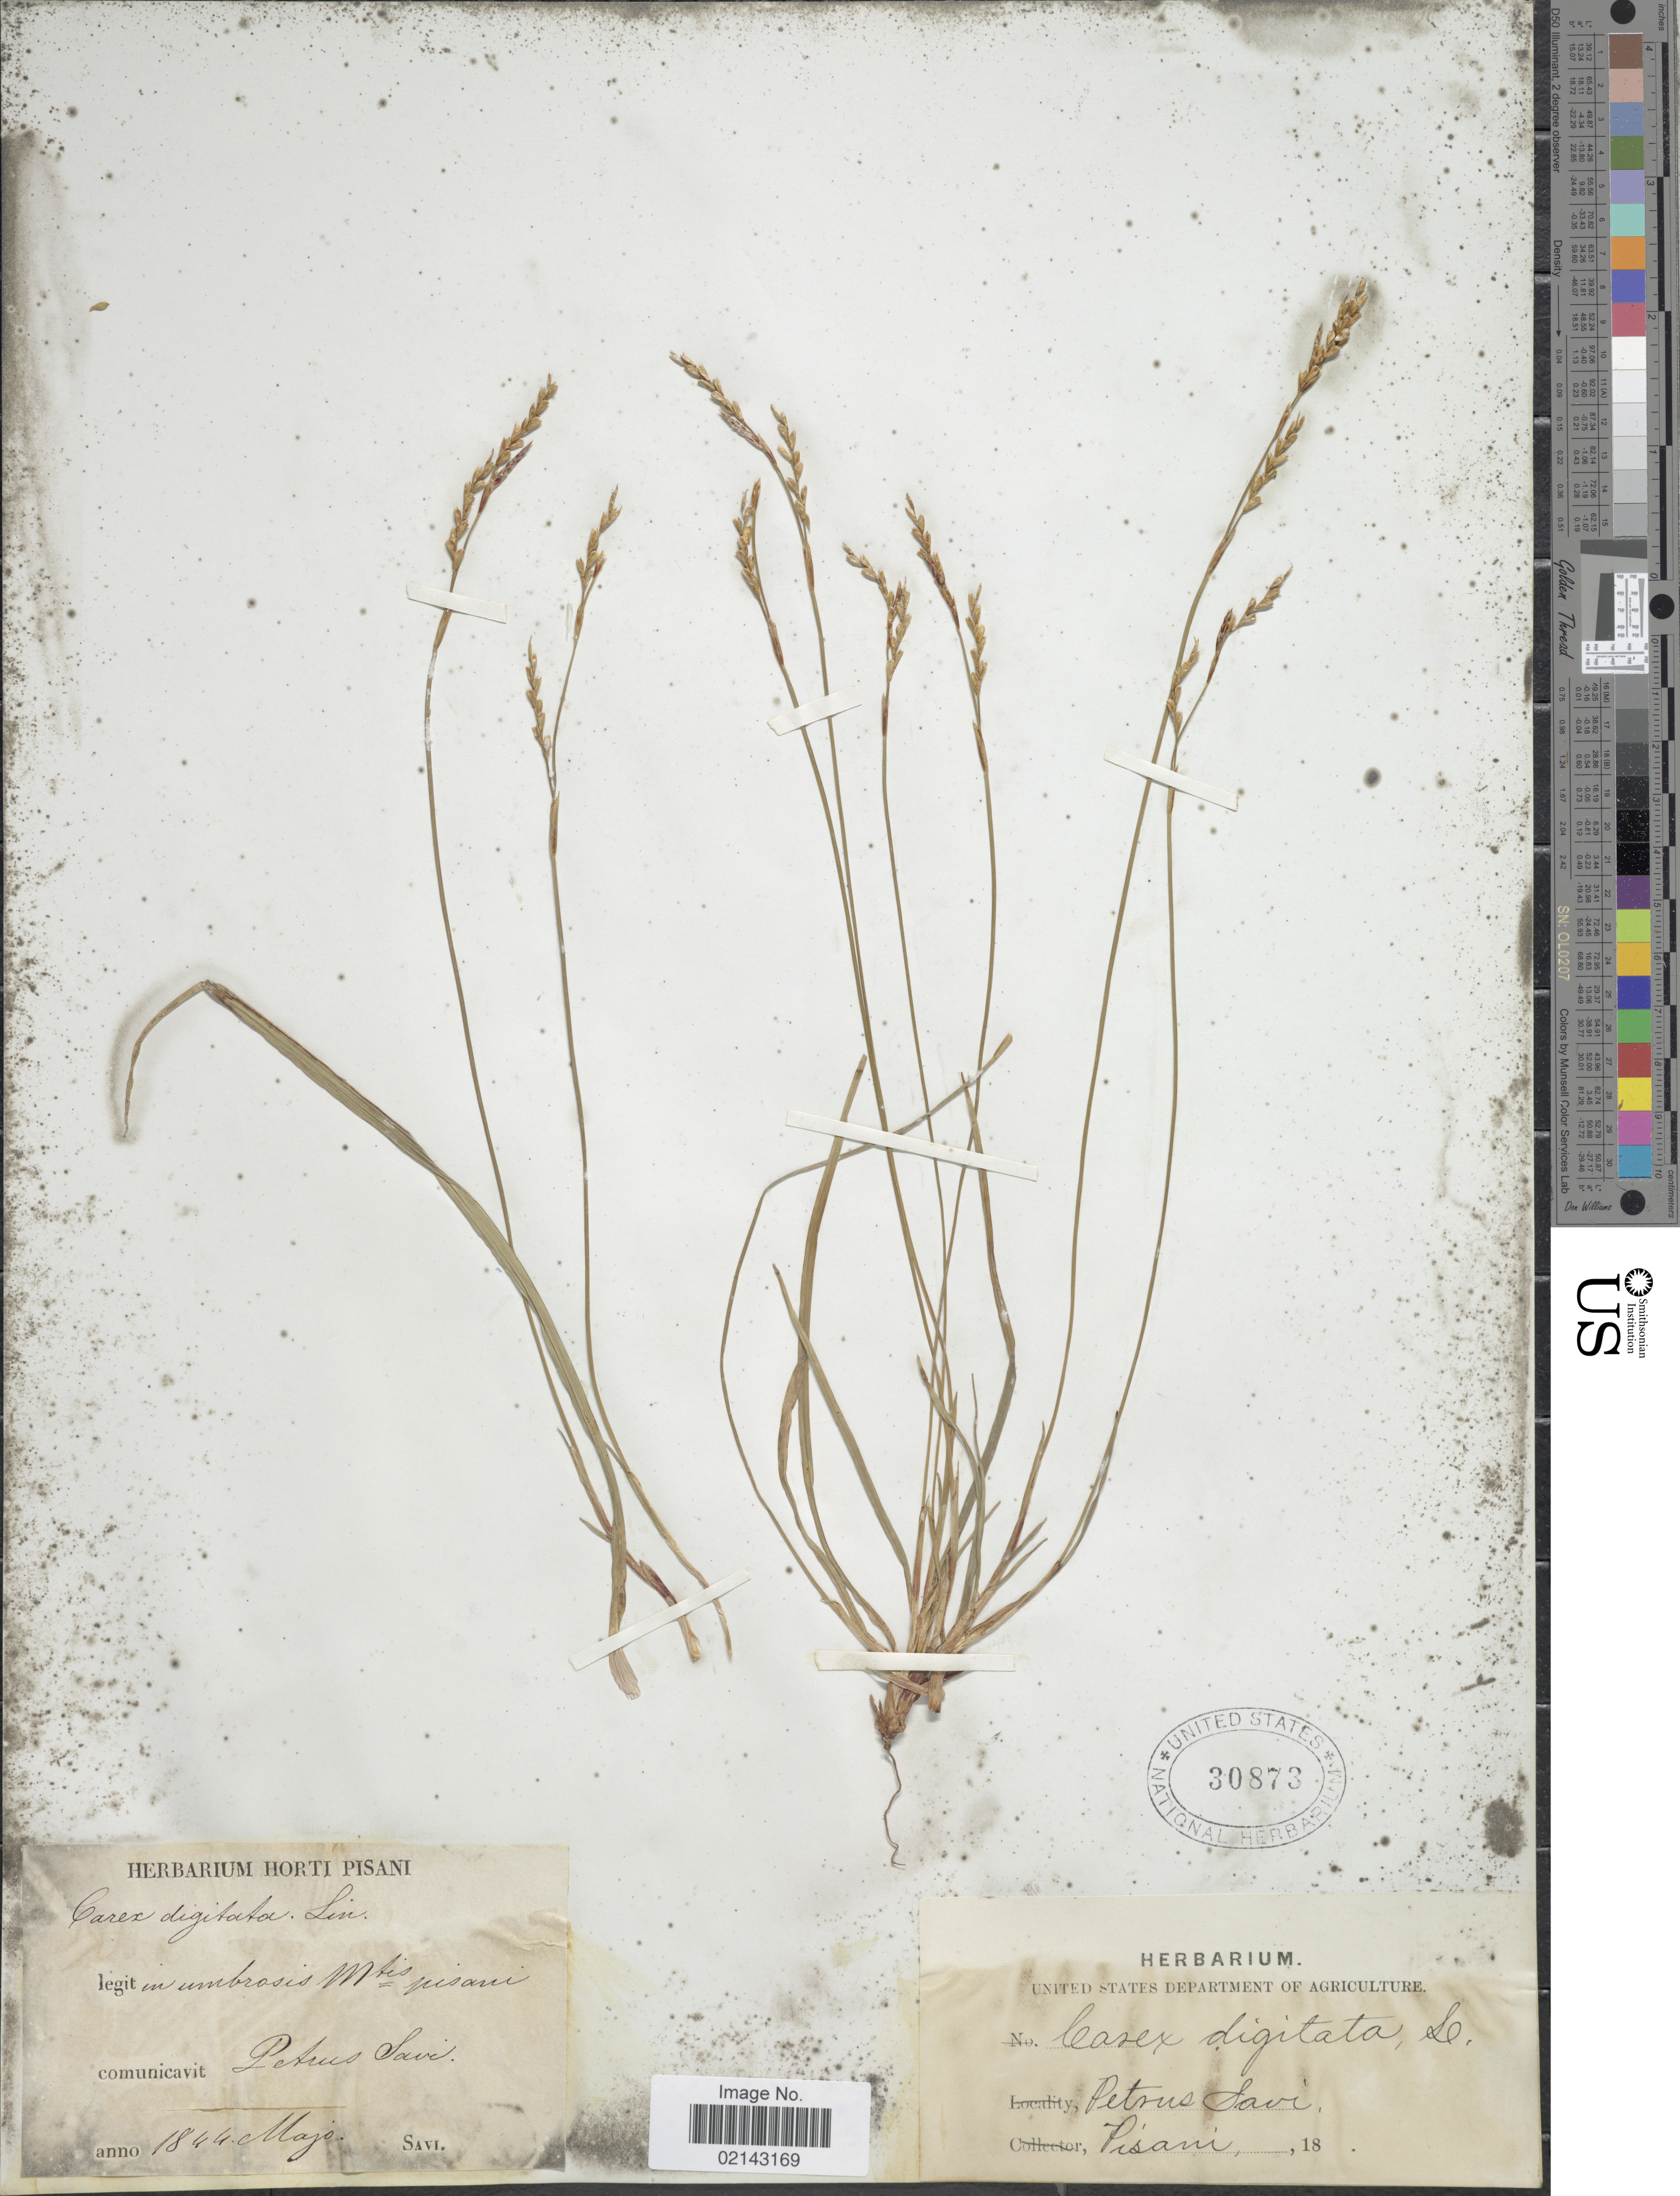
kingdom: Plantae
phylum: Tracheophyta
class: Liliopsida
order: Poales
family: Cyperaceae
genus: Carex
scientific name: Carex digitata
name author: L.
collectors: P. Savi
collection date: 1844-05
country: Italy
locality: In umbrosis Mts. Pisani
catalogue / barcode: US 30873